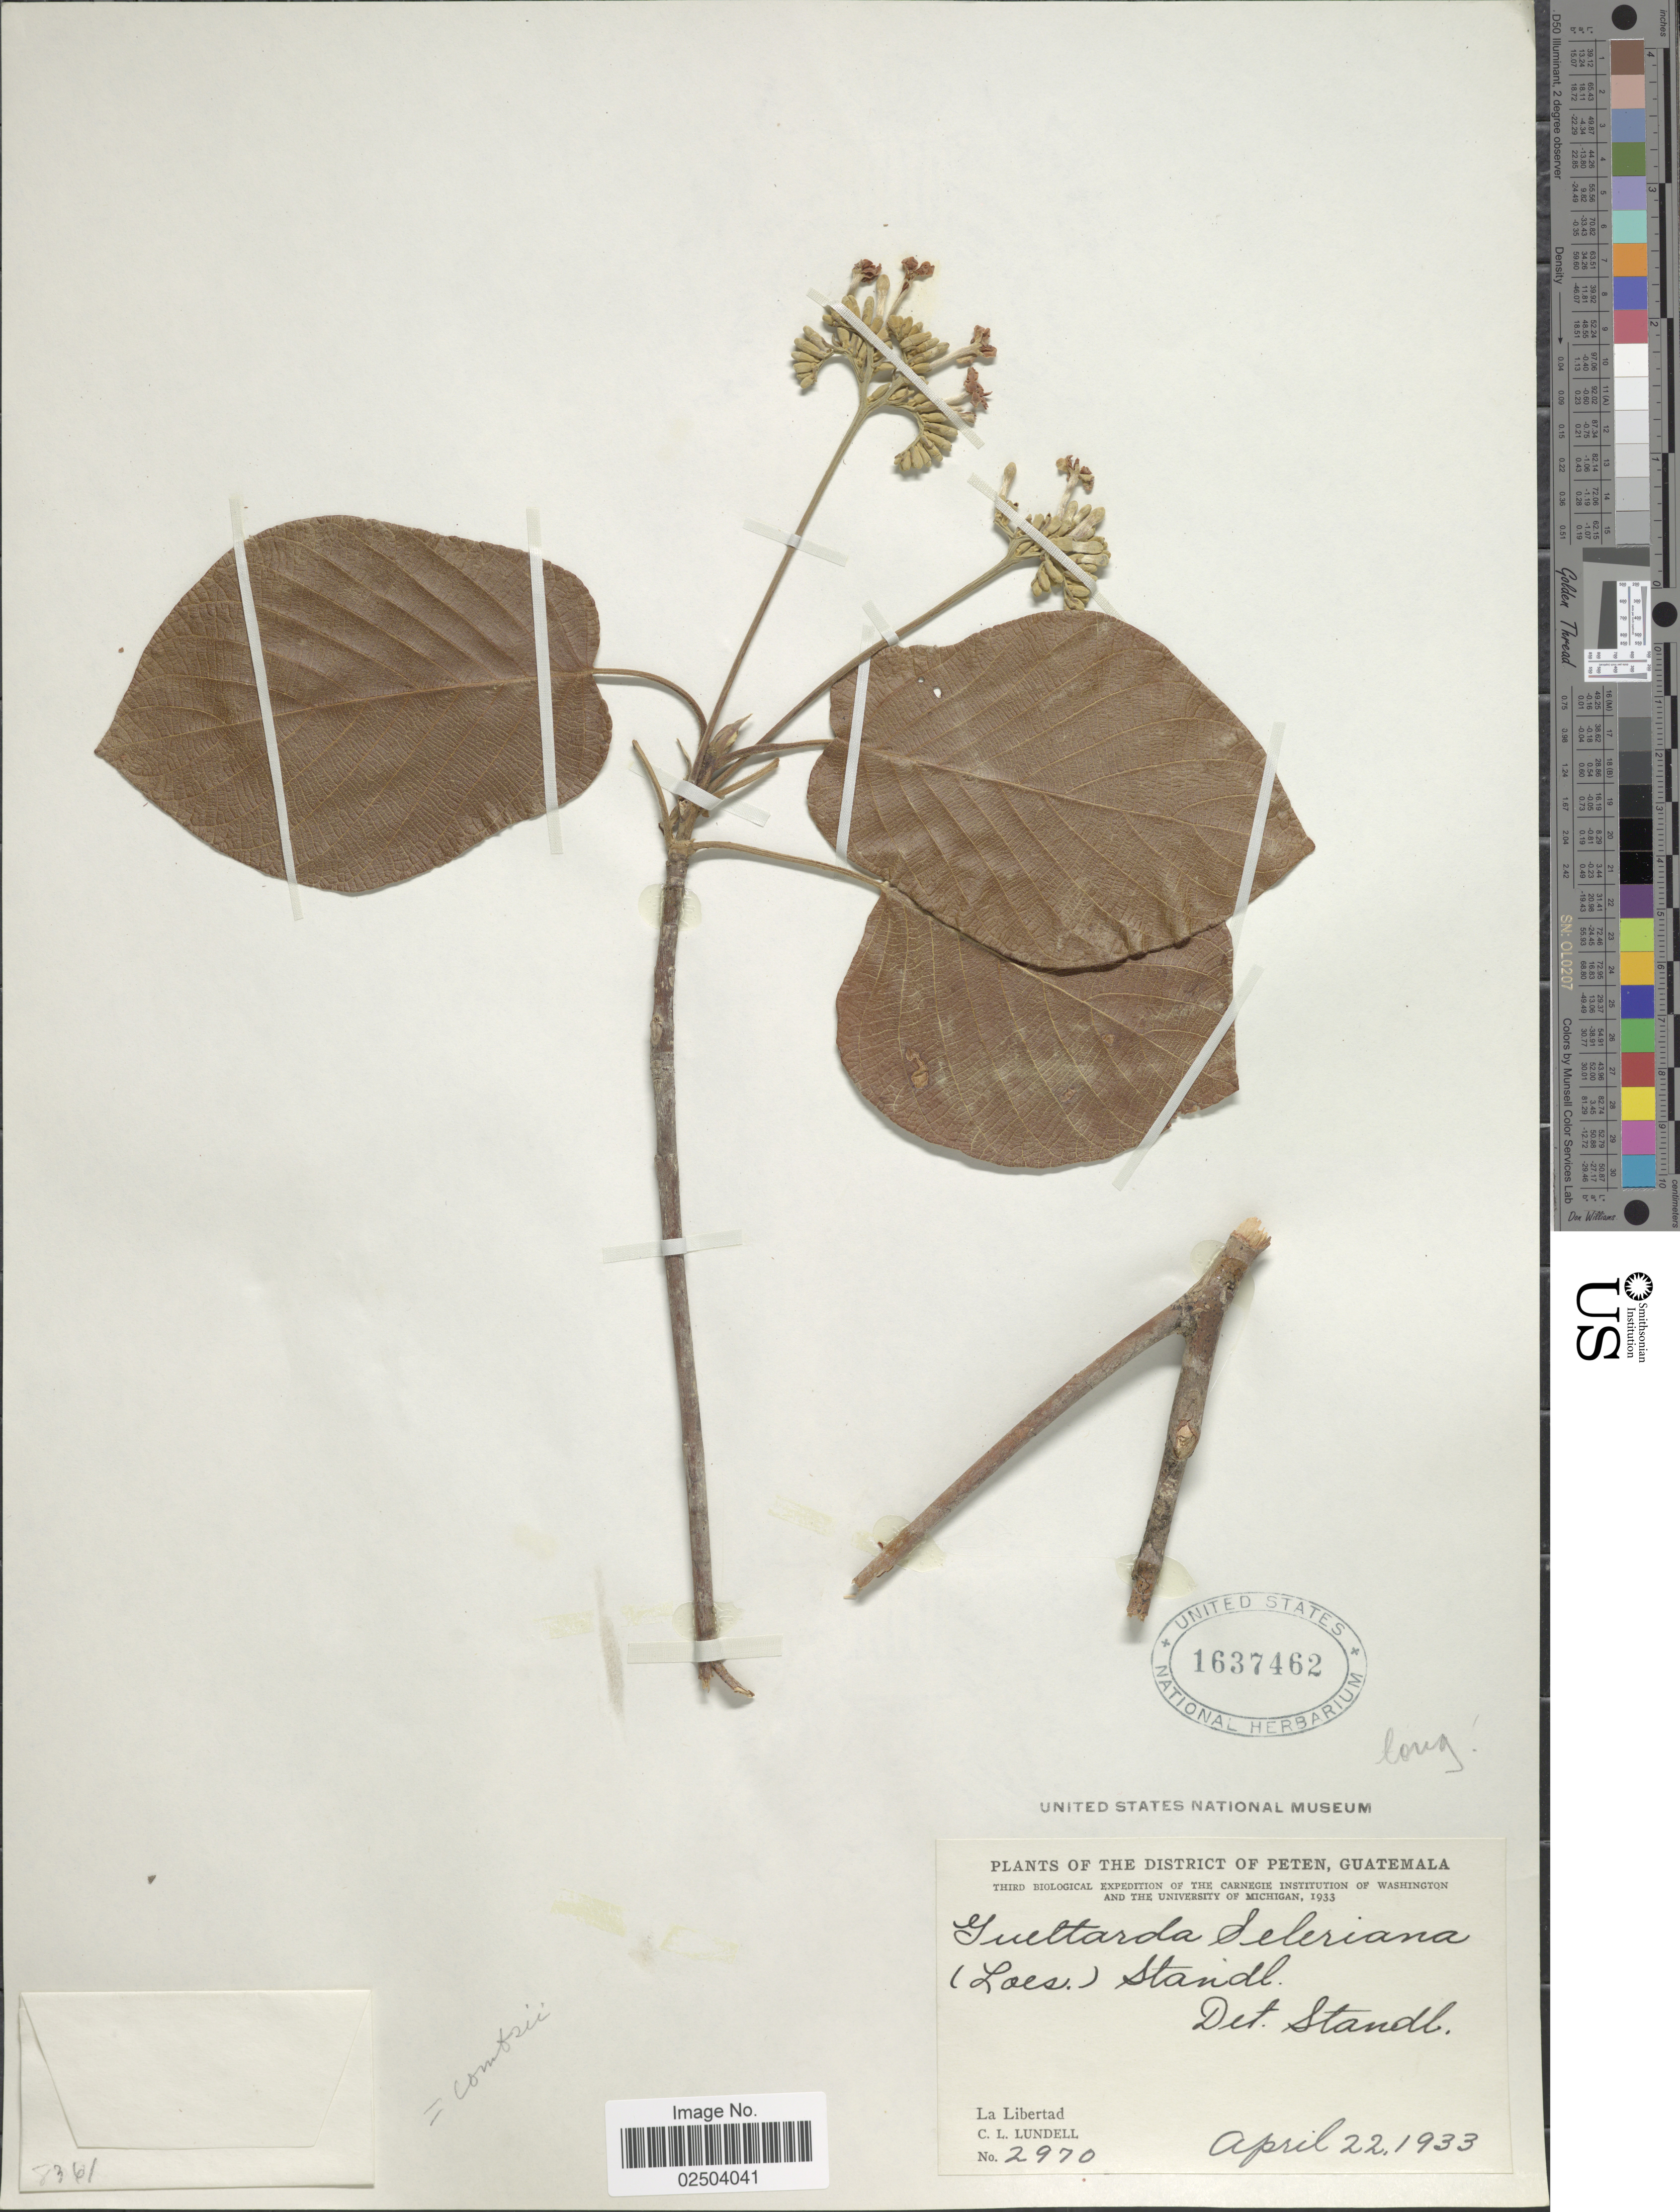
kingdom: Plantae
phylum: Tracheophyta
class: Magnoliopsida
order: Gentianales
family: Rubiaceae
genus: Guettarda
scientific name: Guettarda combsii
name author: Urb.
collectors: C. L. Lundell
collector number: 2970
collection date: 1933-04-22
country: Guatemala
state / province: El Petén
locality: District of Peten. La Libertad.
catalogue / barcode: US 1637462